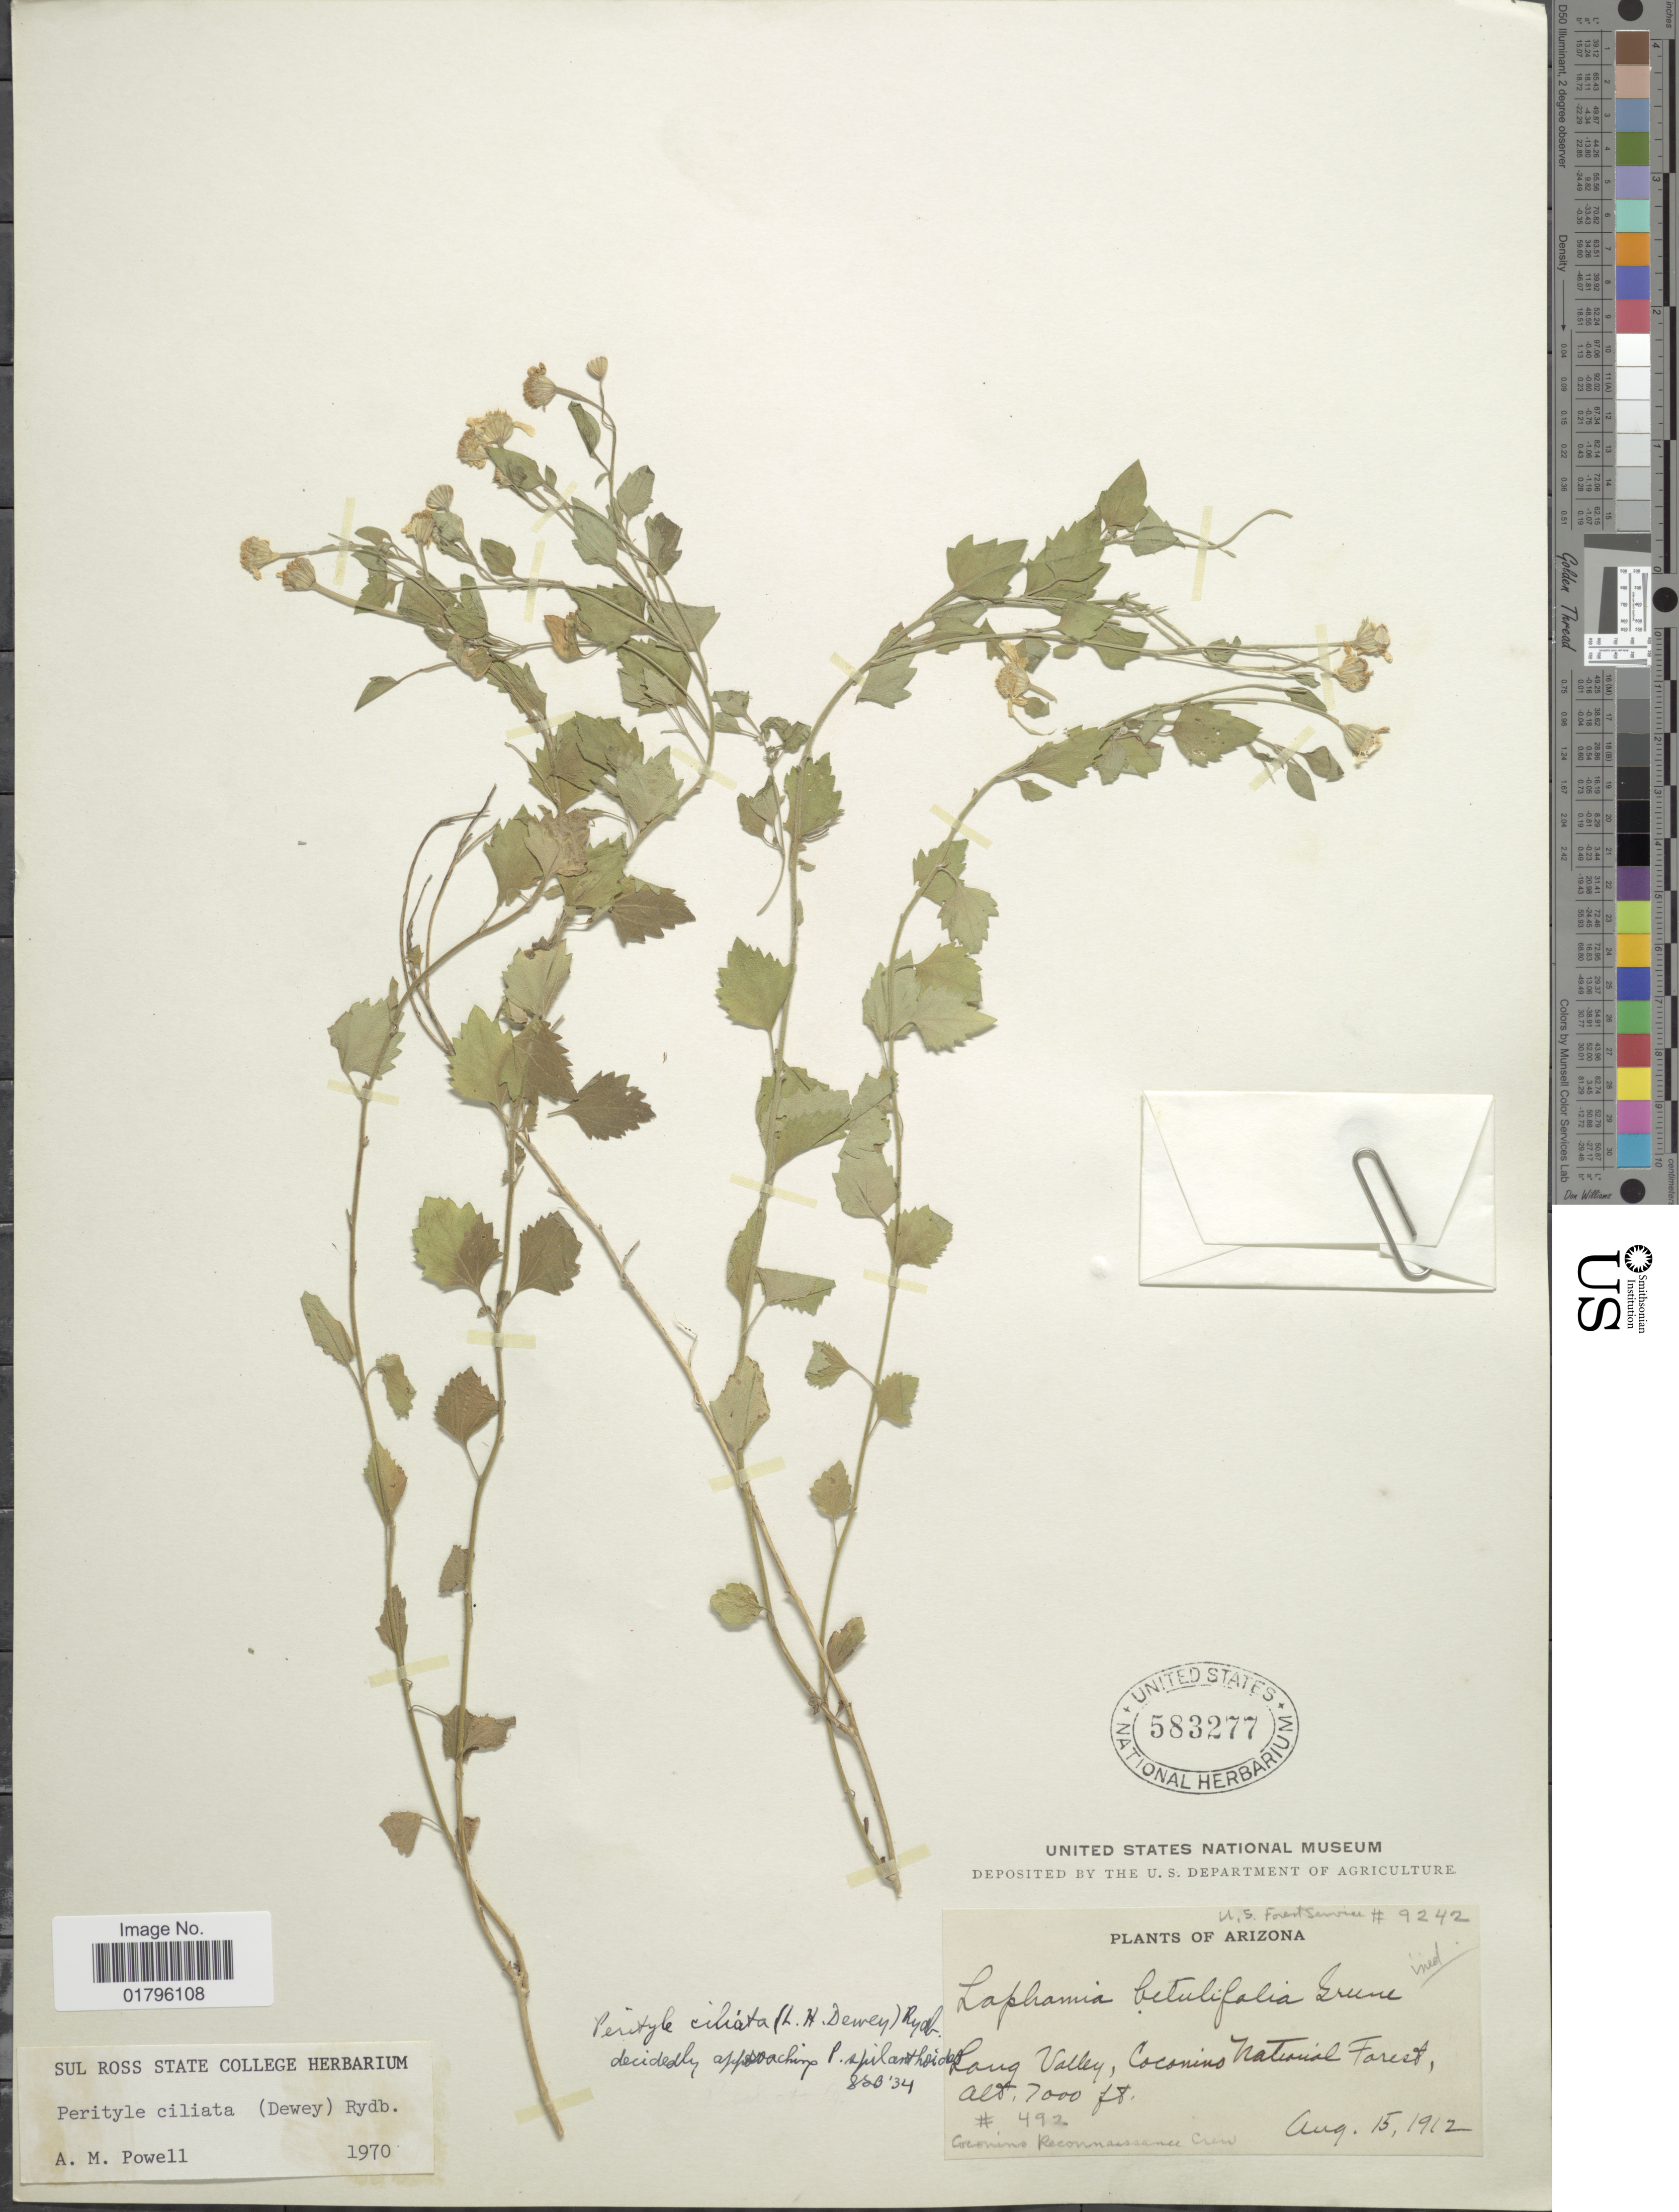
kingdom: Plantae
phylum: Tracheophyta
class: Magnoliopsida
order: Asterales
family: Asteraceae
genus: Perityle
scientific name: Perityle ciliata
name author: (L.H. Dewey) Rydb.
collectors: Coconino Reconnaissance Crew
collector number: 492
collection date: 1912-08-15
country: United States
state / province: Arizona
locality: Rang Valley, Coconino National Forest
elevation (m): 2134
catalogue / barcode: US 583277